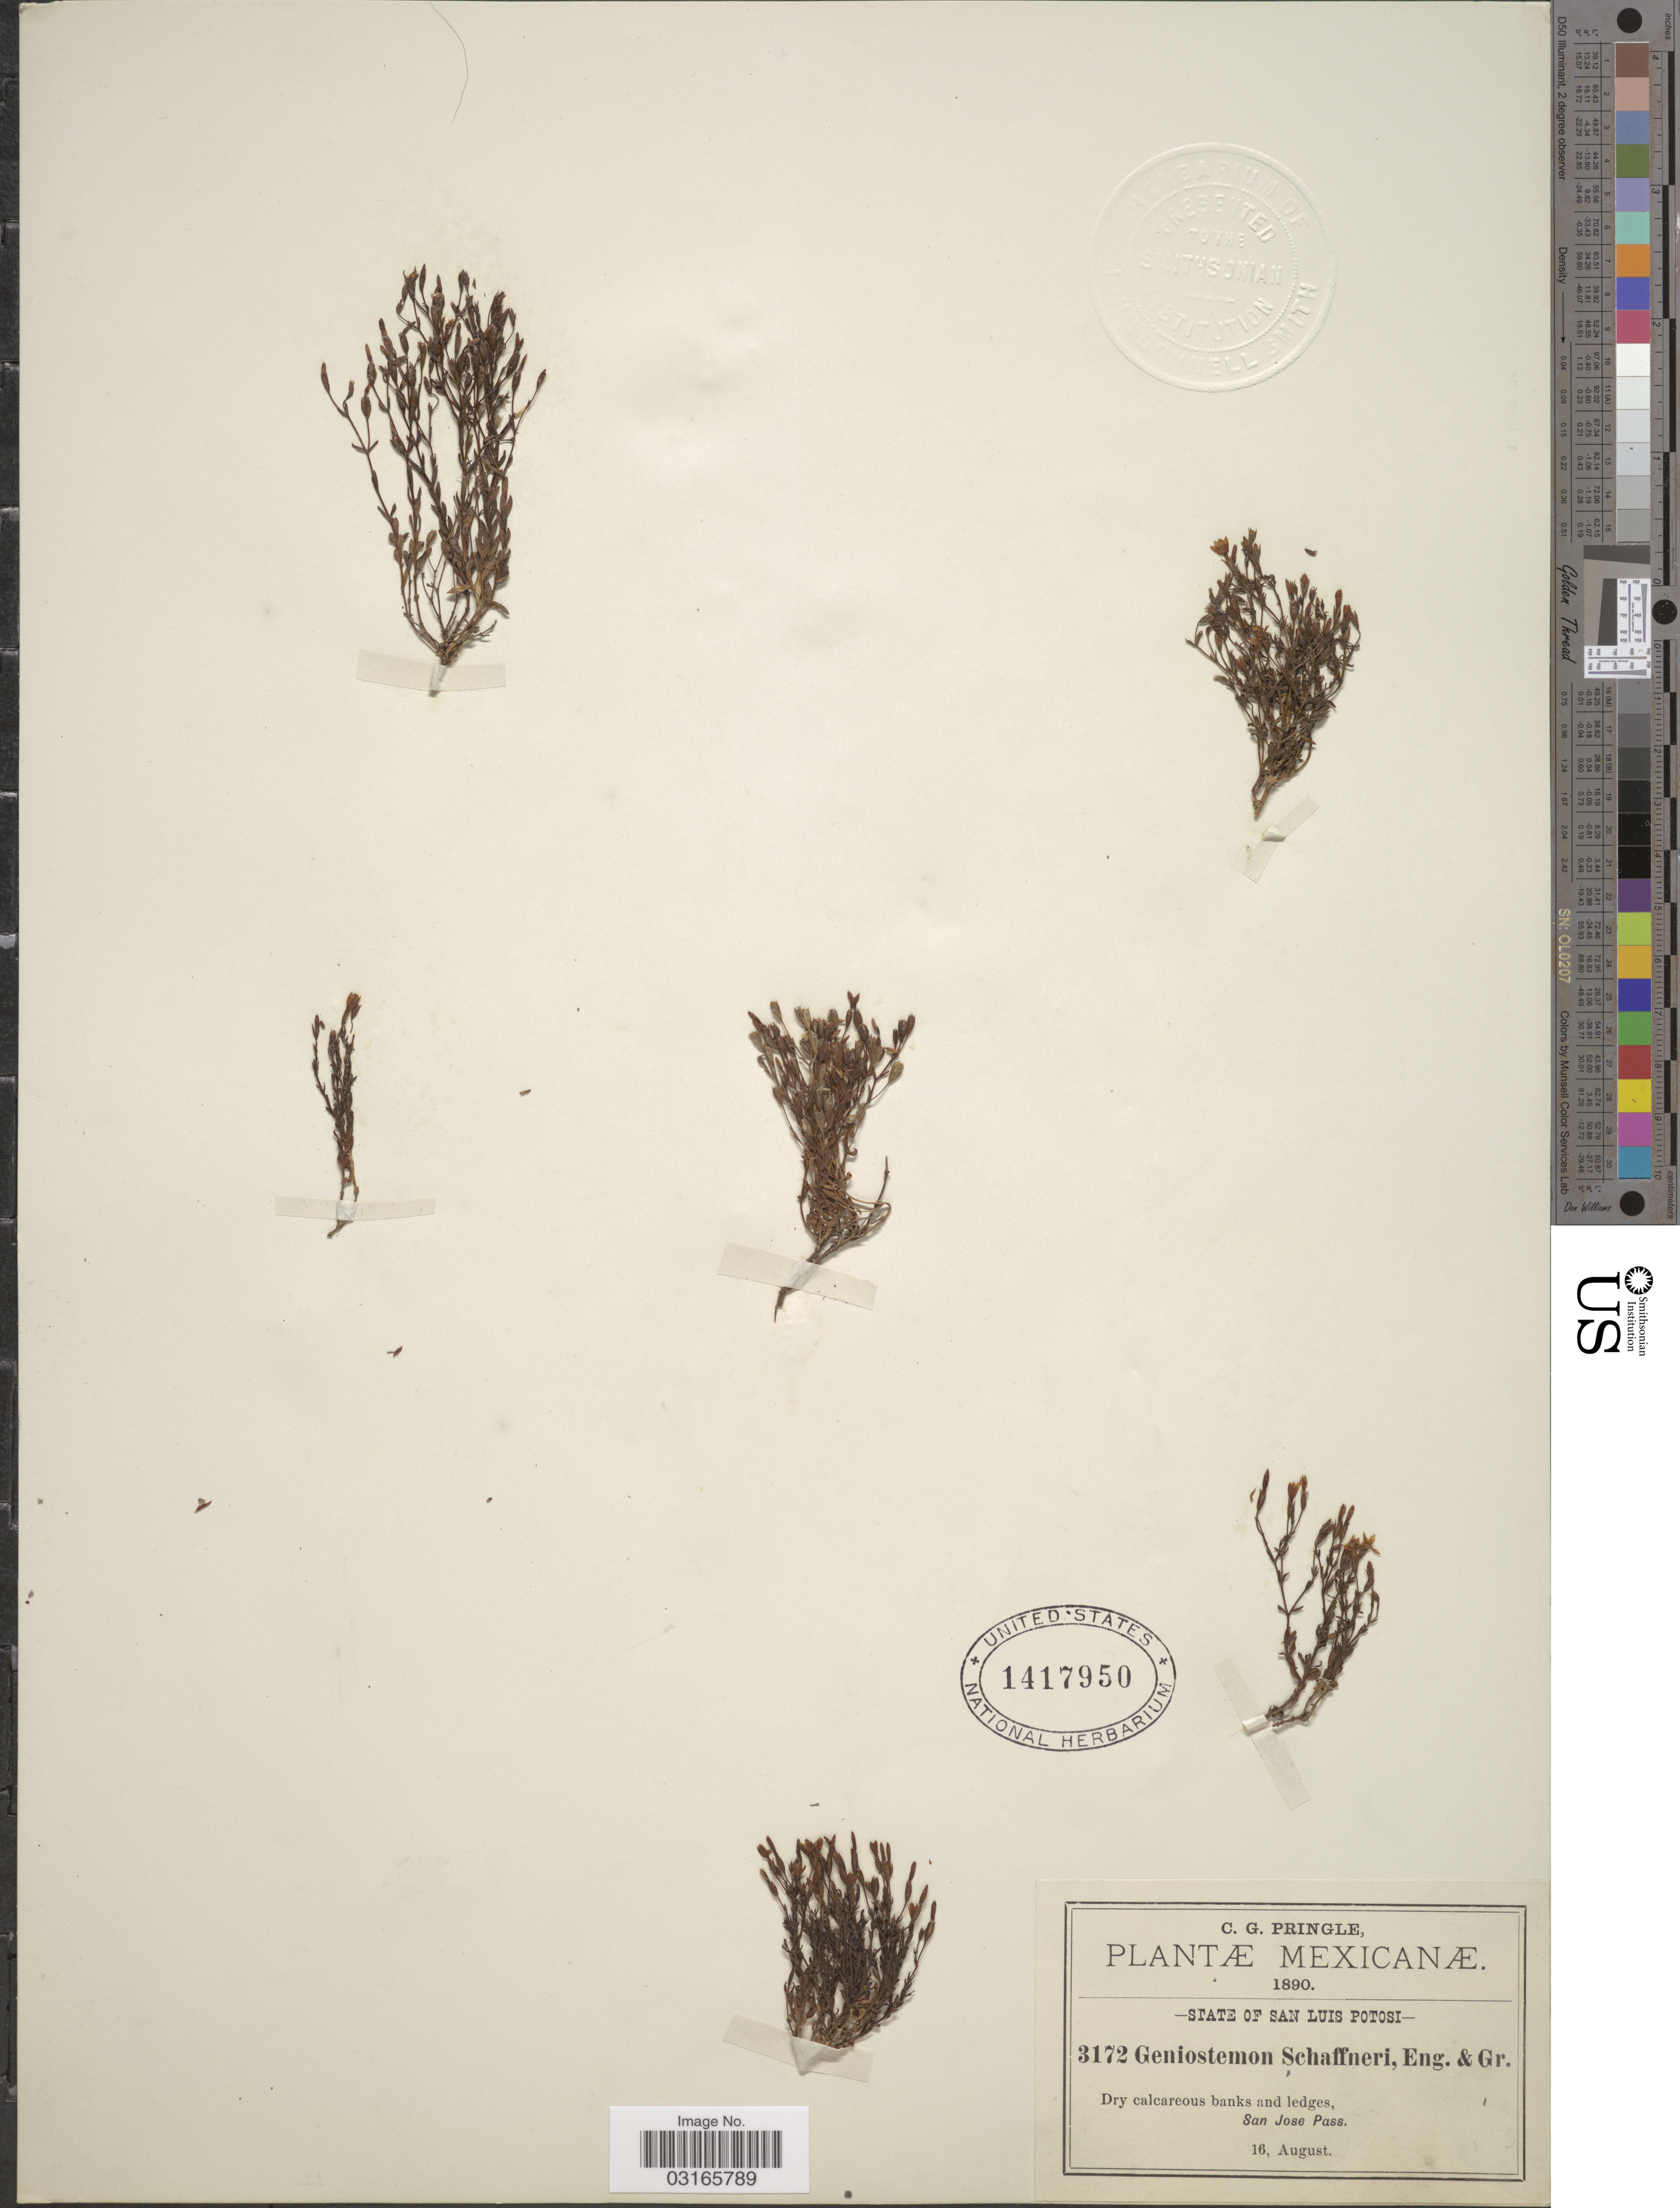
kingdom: Plantae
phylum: Tracheophyta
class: Magnoliopsida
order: Gentianales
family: Gentianaceae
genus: Geniostemon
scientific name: Geniostemon schaffneri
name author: A. Gray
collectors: C. G. Pringle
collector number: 3172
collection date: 1890-08-16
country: Mexico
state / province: San Luis Potosí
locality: San Jose Pass.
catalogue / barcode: US 1417950